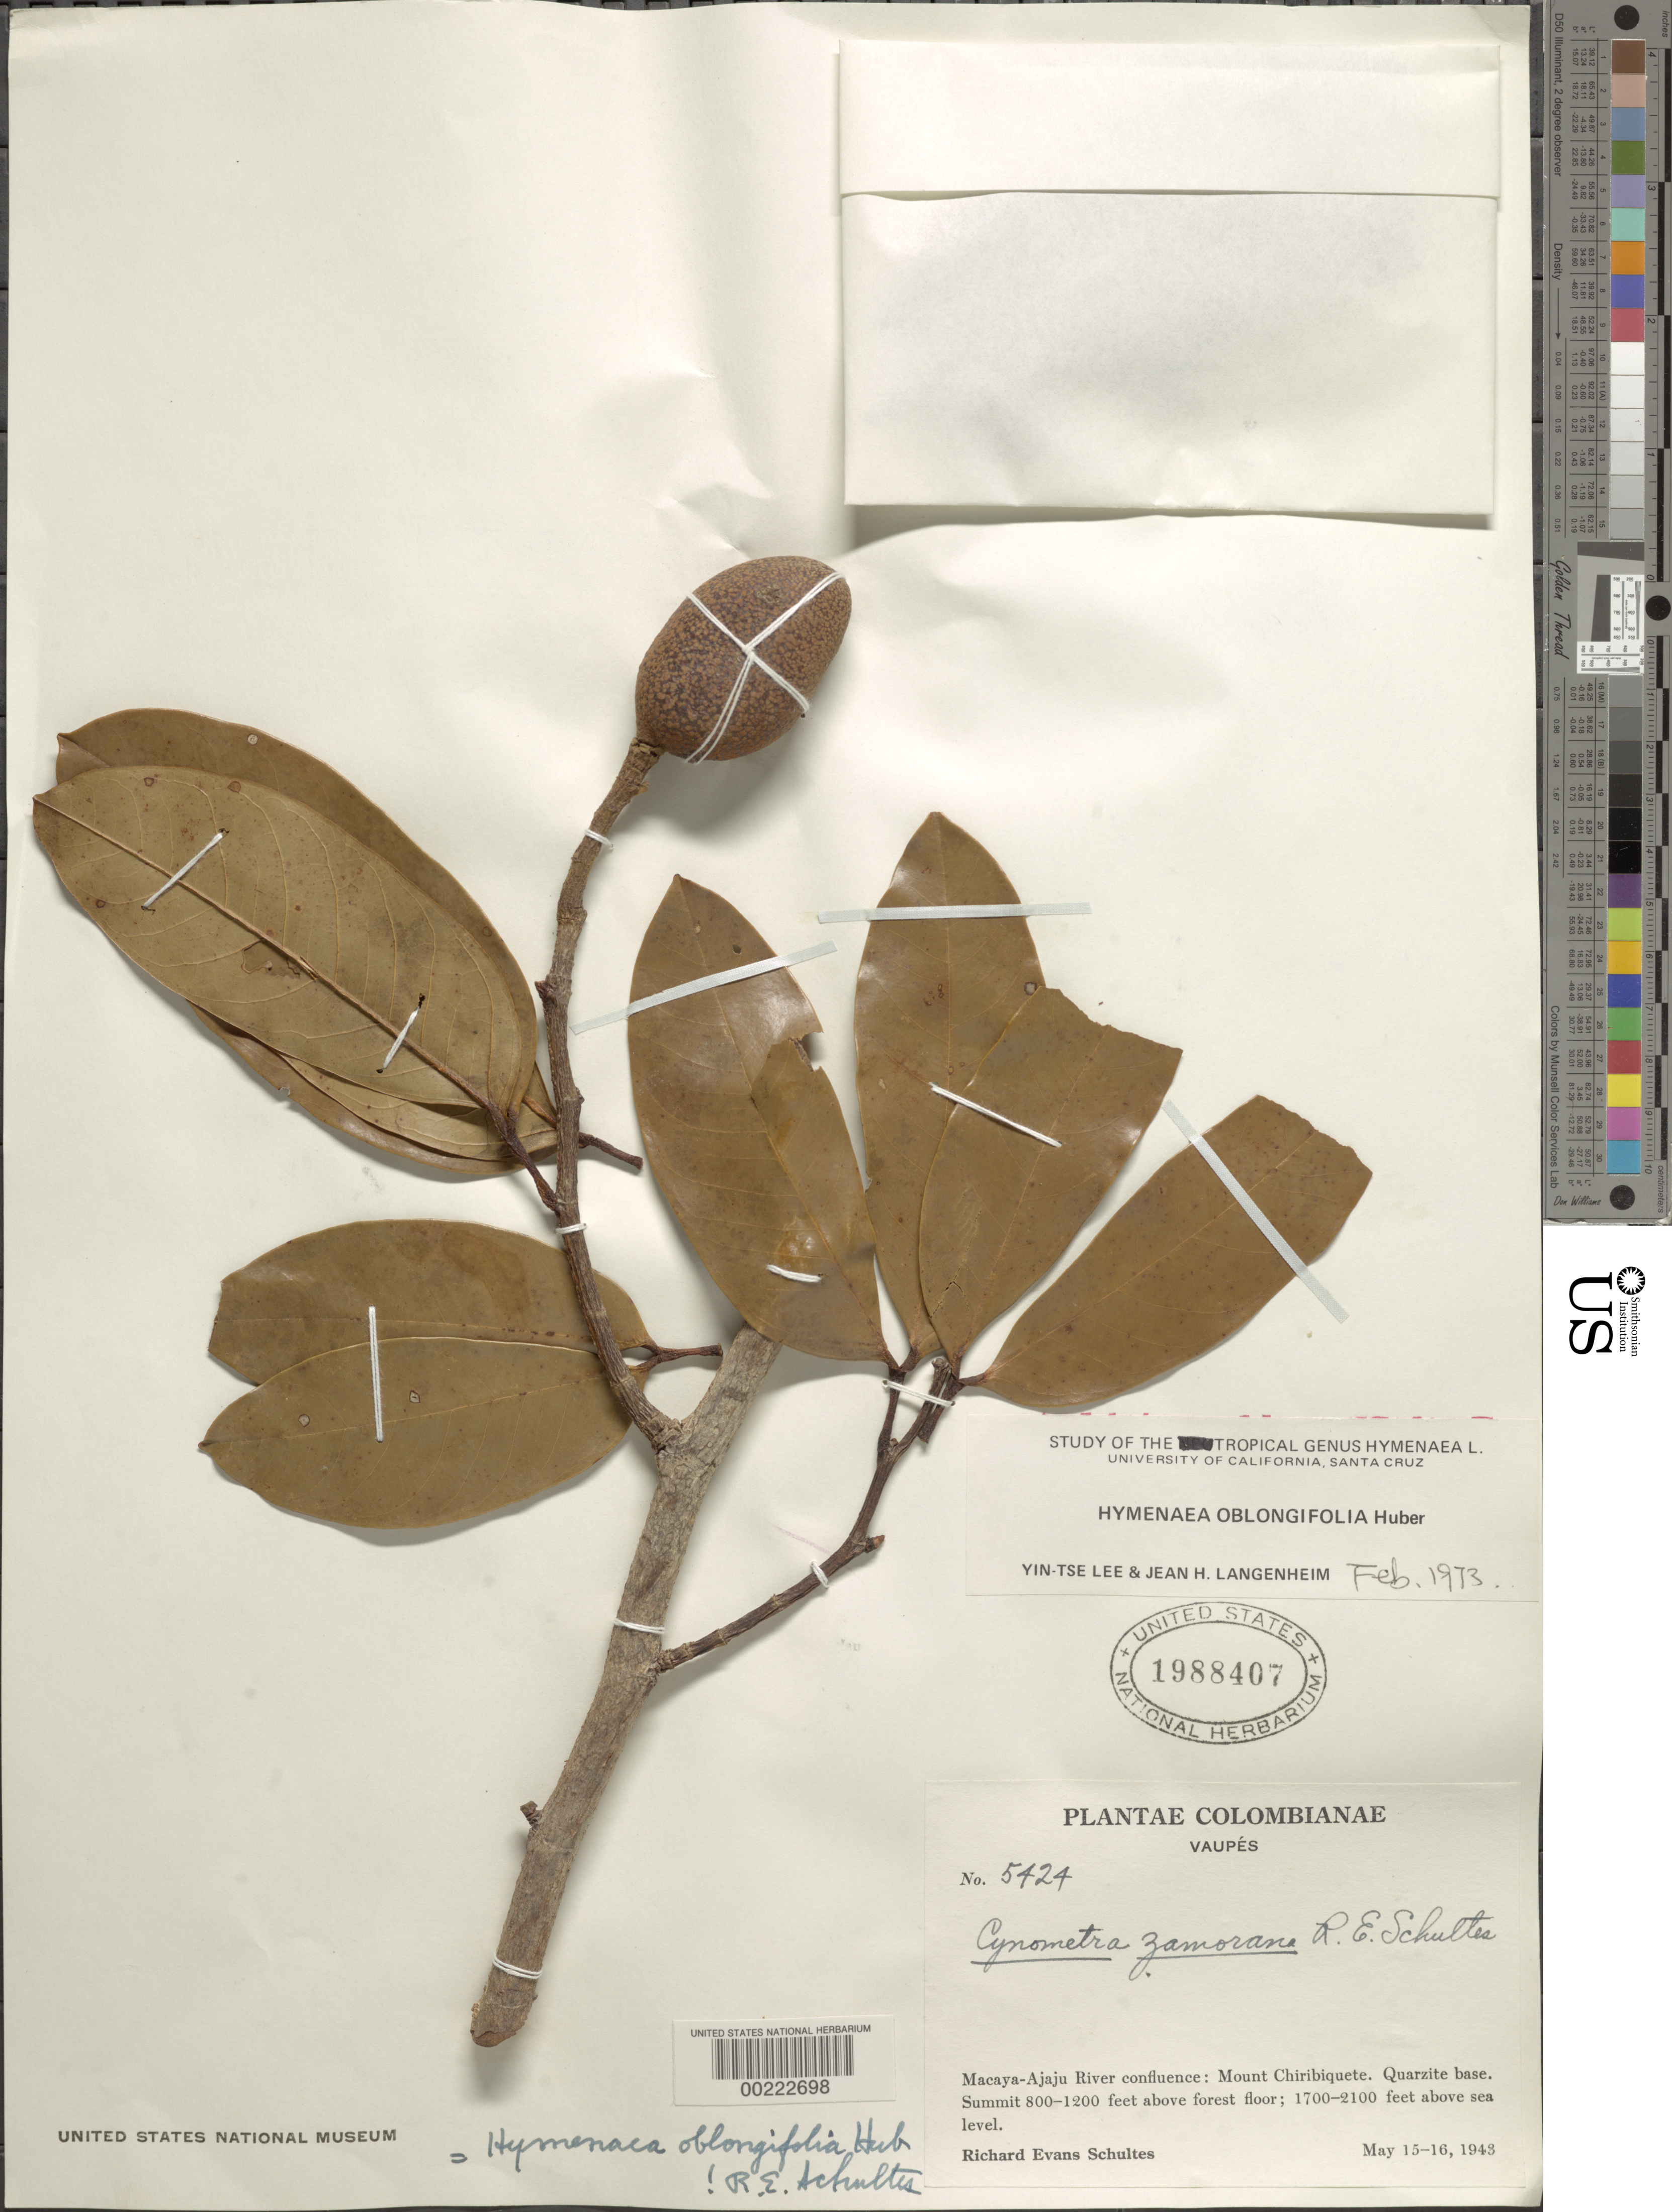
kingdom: Plantae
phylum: Tracheophyta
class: Magnoliopsida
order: Fabales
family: Fabaceae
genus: Hymenaea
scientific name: Hymenaea oblongifolia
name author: Huber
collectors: R. E. Schultes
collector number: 5424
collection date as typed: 15 May 1943 to 16 May 1943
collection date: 1943-05-15/1943-05-16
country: Colombia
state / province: Vaupés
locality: Macaya-Ajaju River confluence: Mount Chiribiquete; summit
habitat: Quarzite base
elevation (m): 244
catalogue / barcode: US 1988407